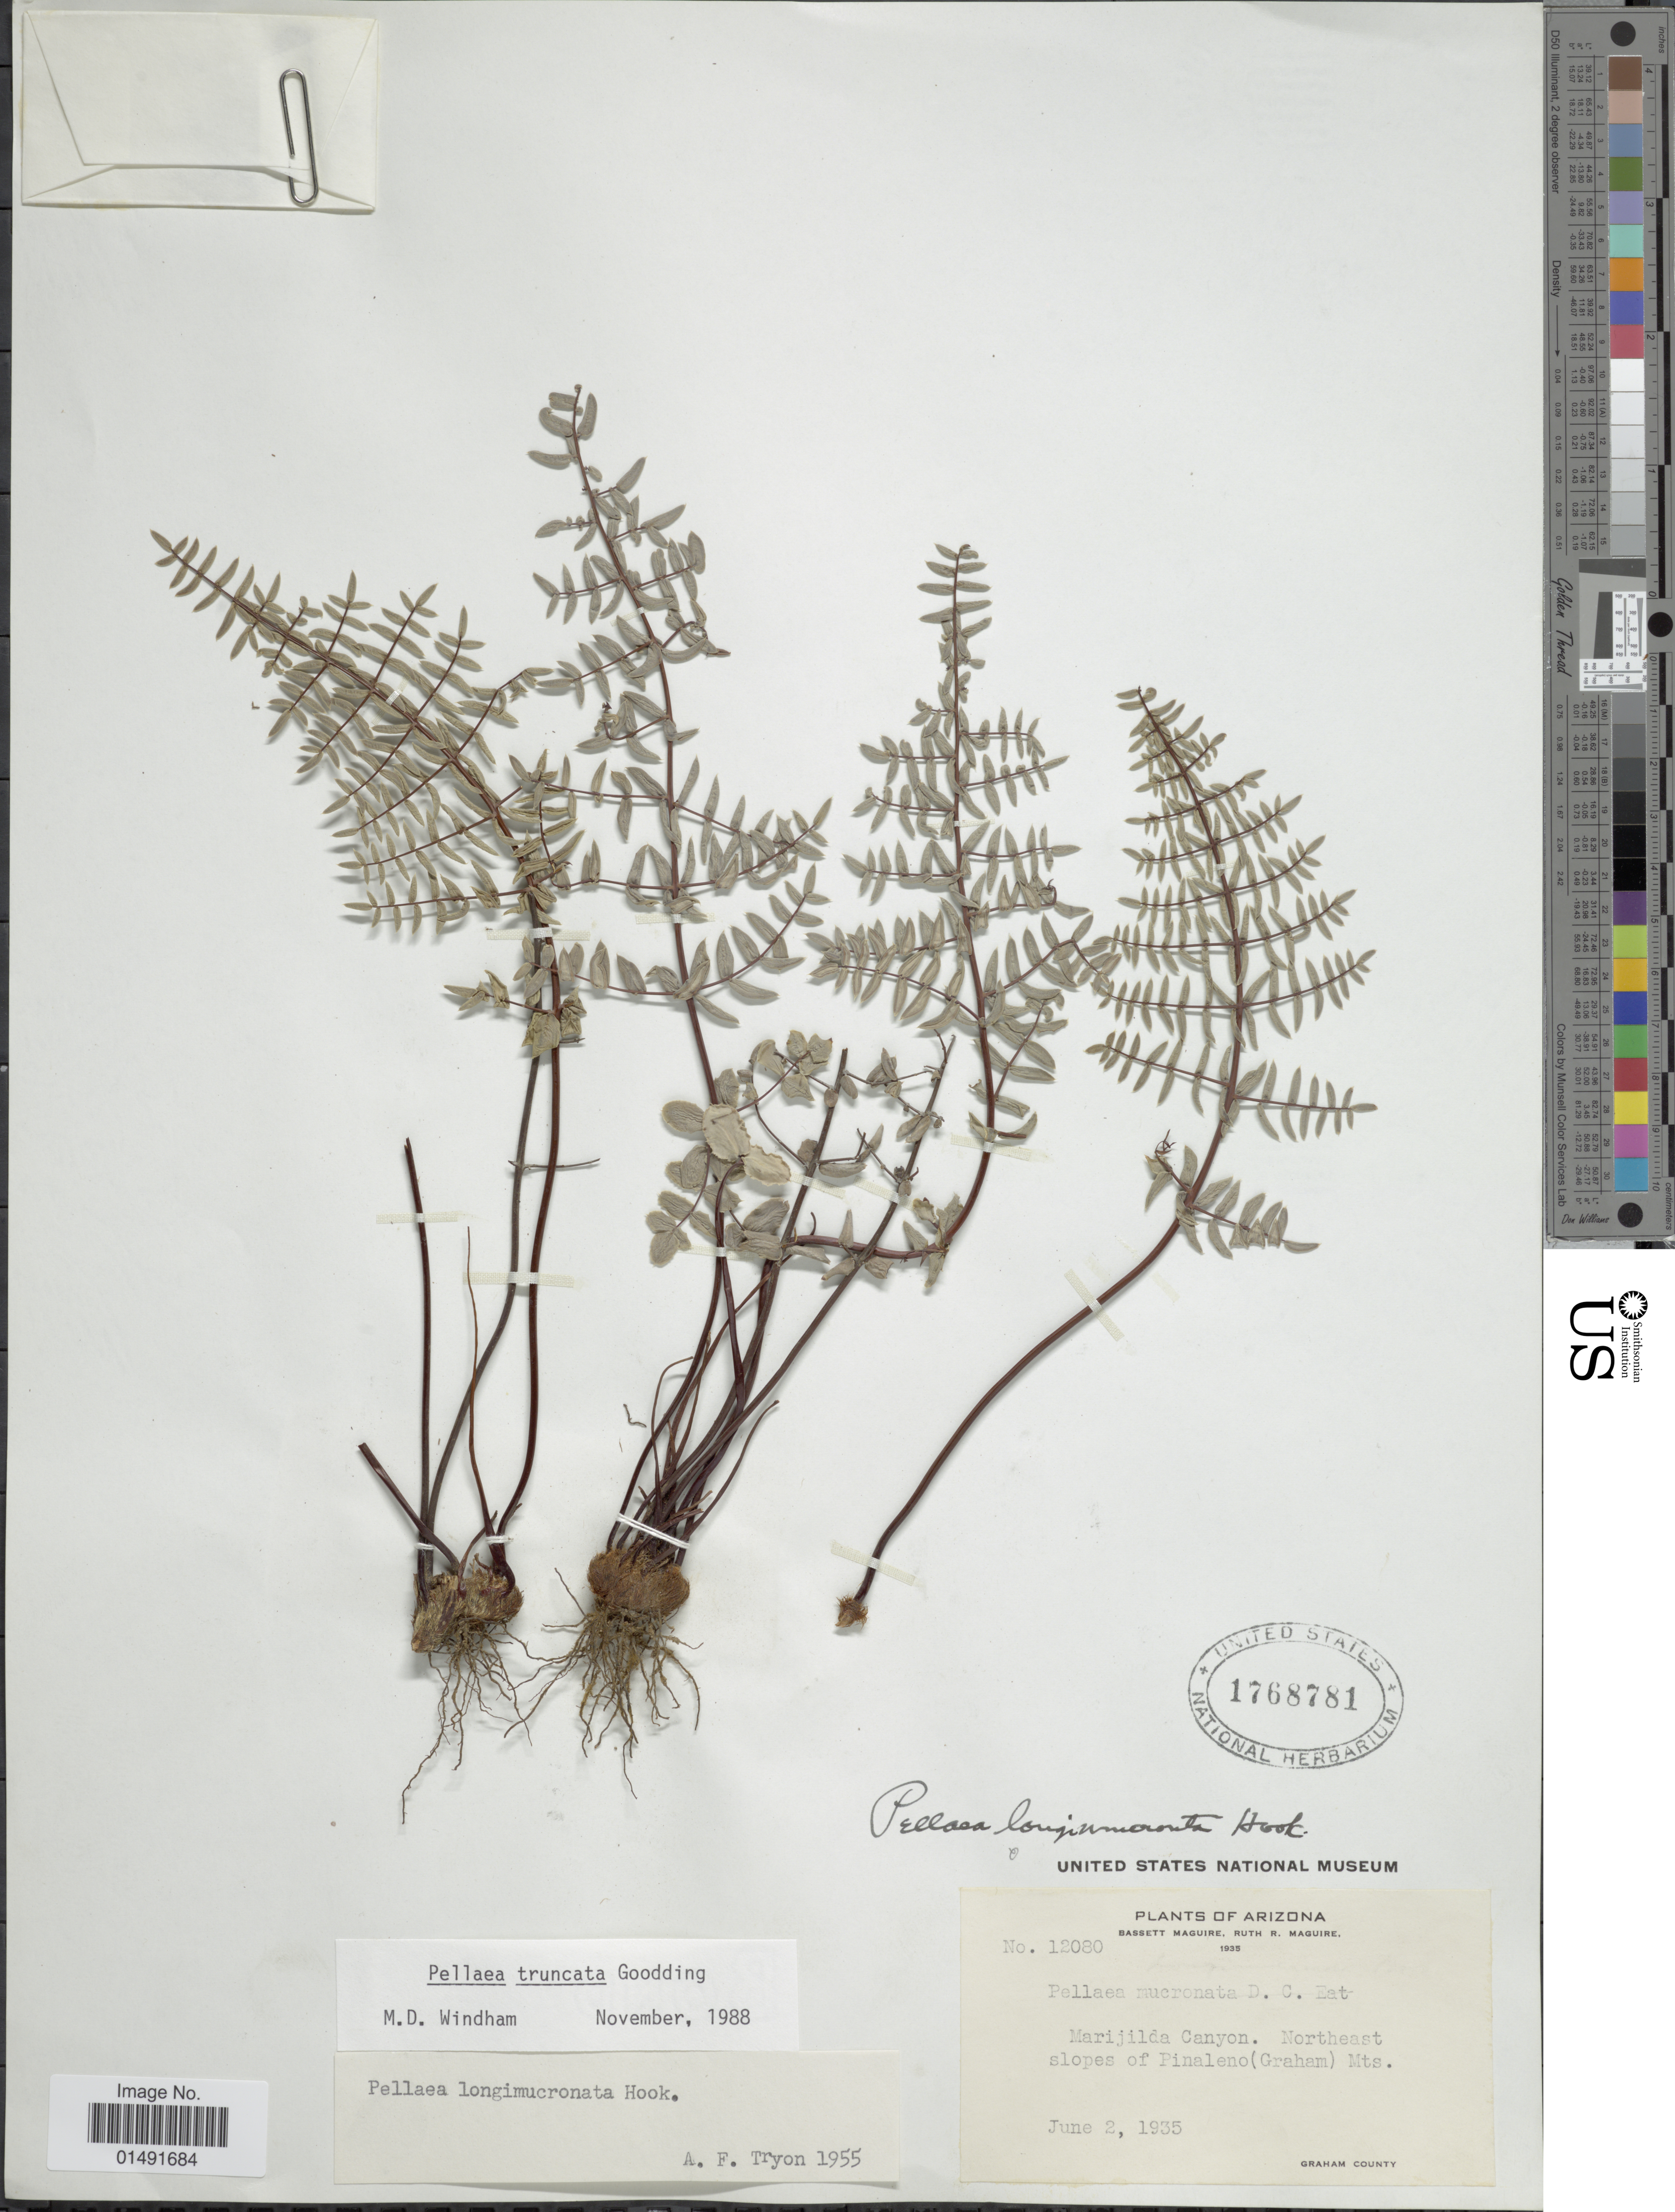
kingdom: Plantae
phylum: Tracheophyta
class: Polypodiopsida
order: Polypodiales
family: Pteridaceae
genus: Pellaea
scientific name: Pellaea truncata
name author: Goodd.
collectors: B. Maguire & R. R. Maguire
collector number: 12080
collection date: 1935-06-02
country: United States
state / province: Arizona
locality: Marijilda Canyon. Northeast slopes of Pinaleno (Graham) Mts. Graham County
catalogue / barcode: US 1768781